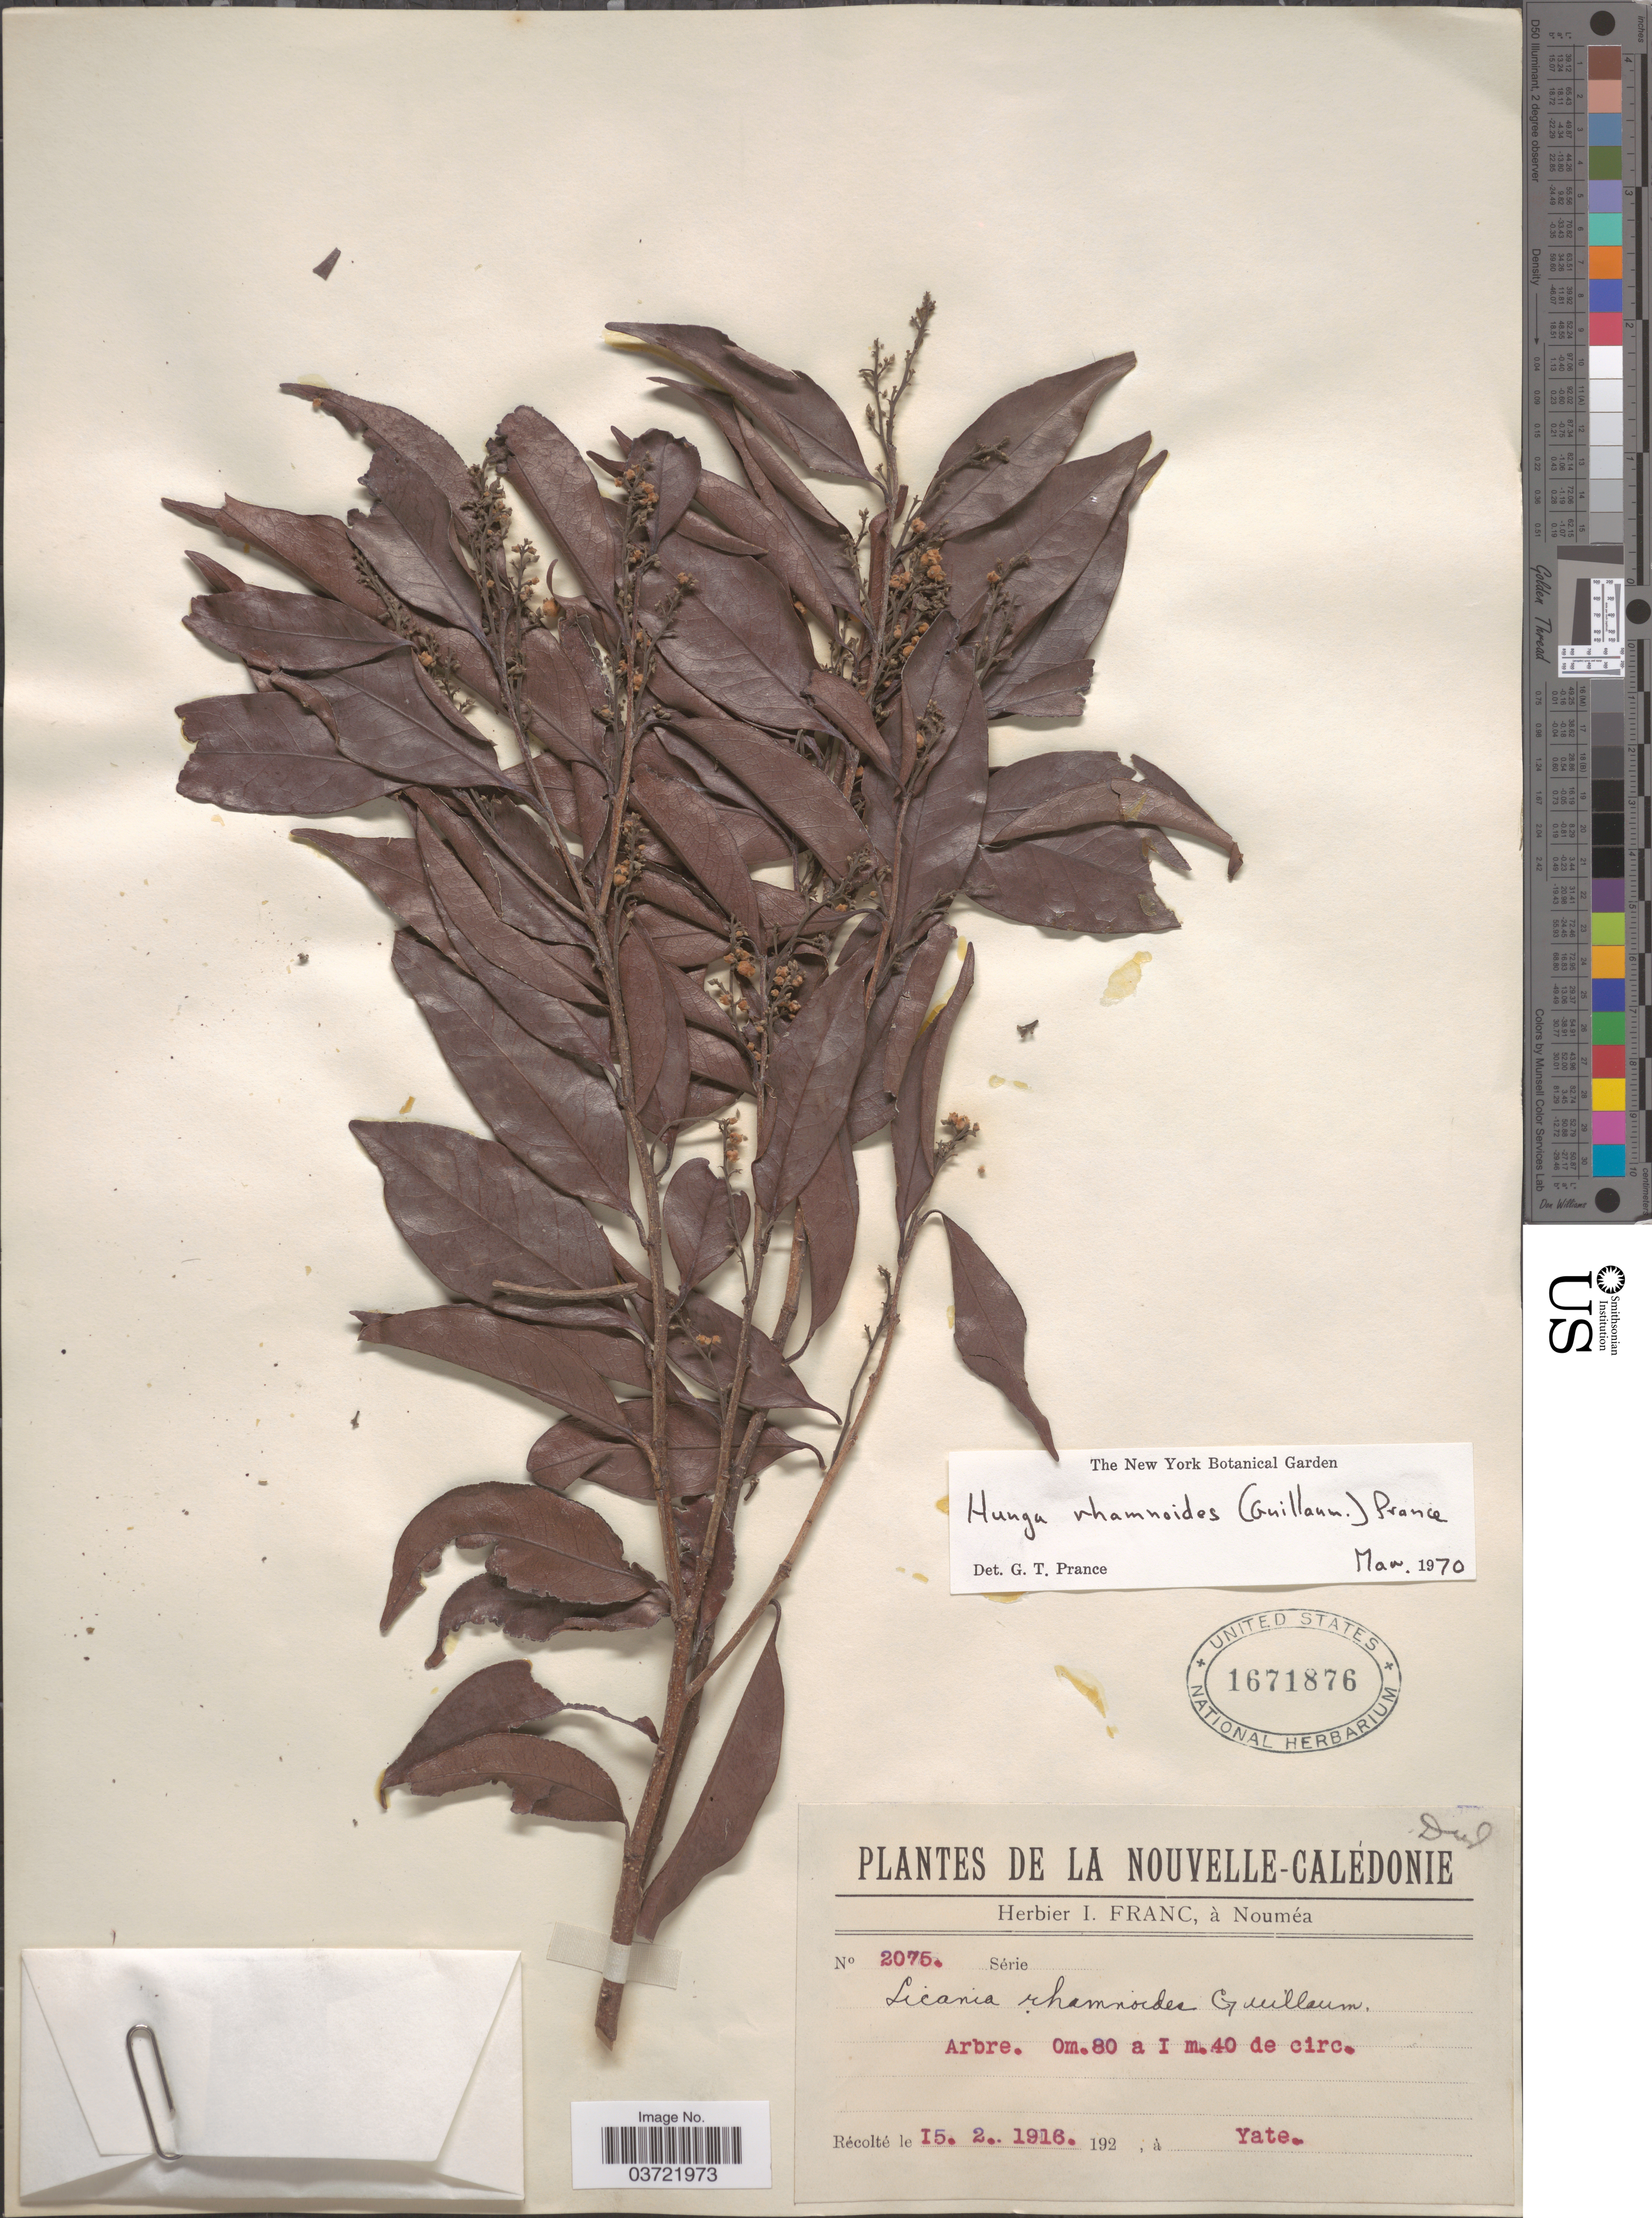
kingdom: Plantae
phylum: Tracheophyta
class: Magnoliopsida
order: Malpighiales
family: Chrysobalanaceae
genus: Hunga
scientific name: Hunga rhamnoides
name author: (Guillaumin) Prance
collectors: ex herb. I. Franc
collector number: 2075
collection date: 1916-02-15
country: New Caledonia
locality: Nouvelle-Calédonie. Yate.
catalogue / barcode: US 1671876